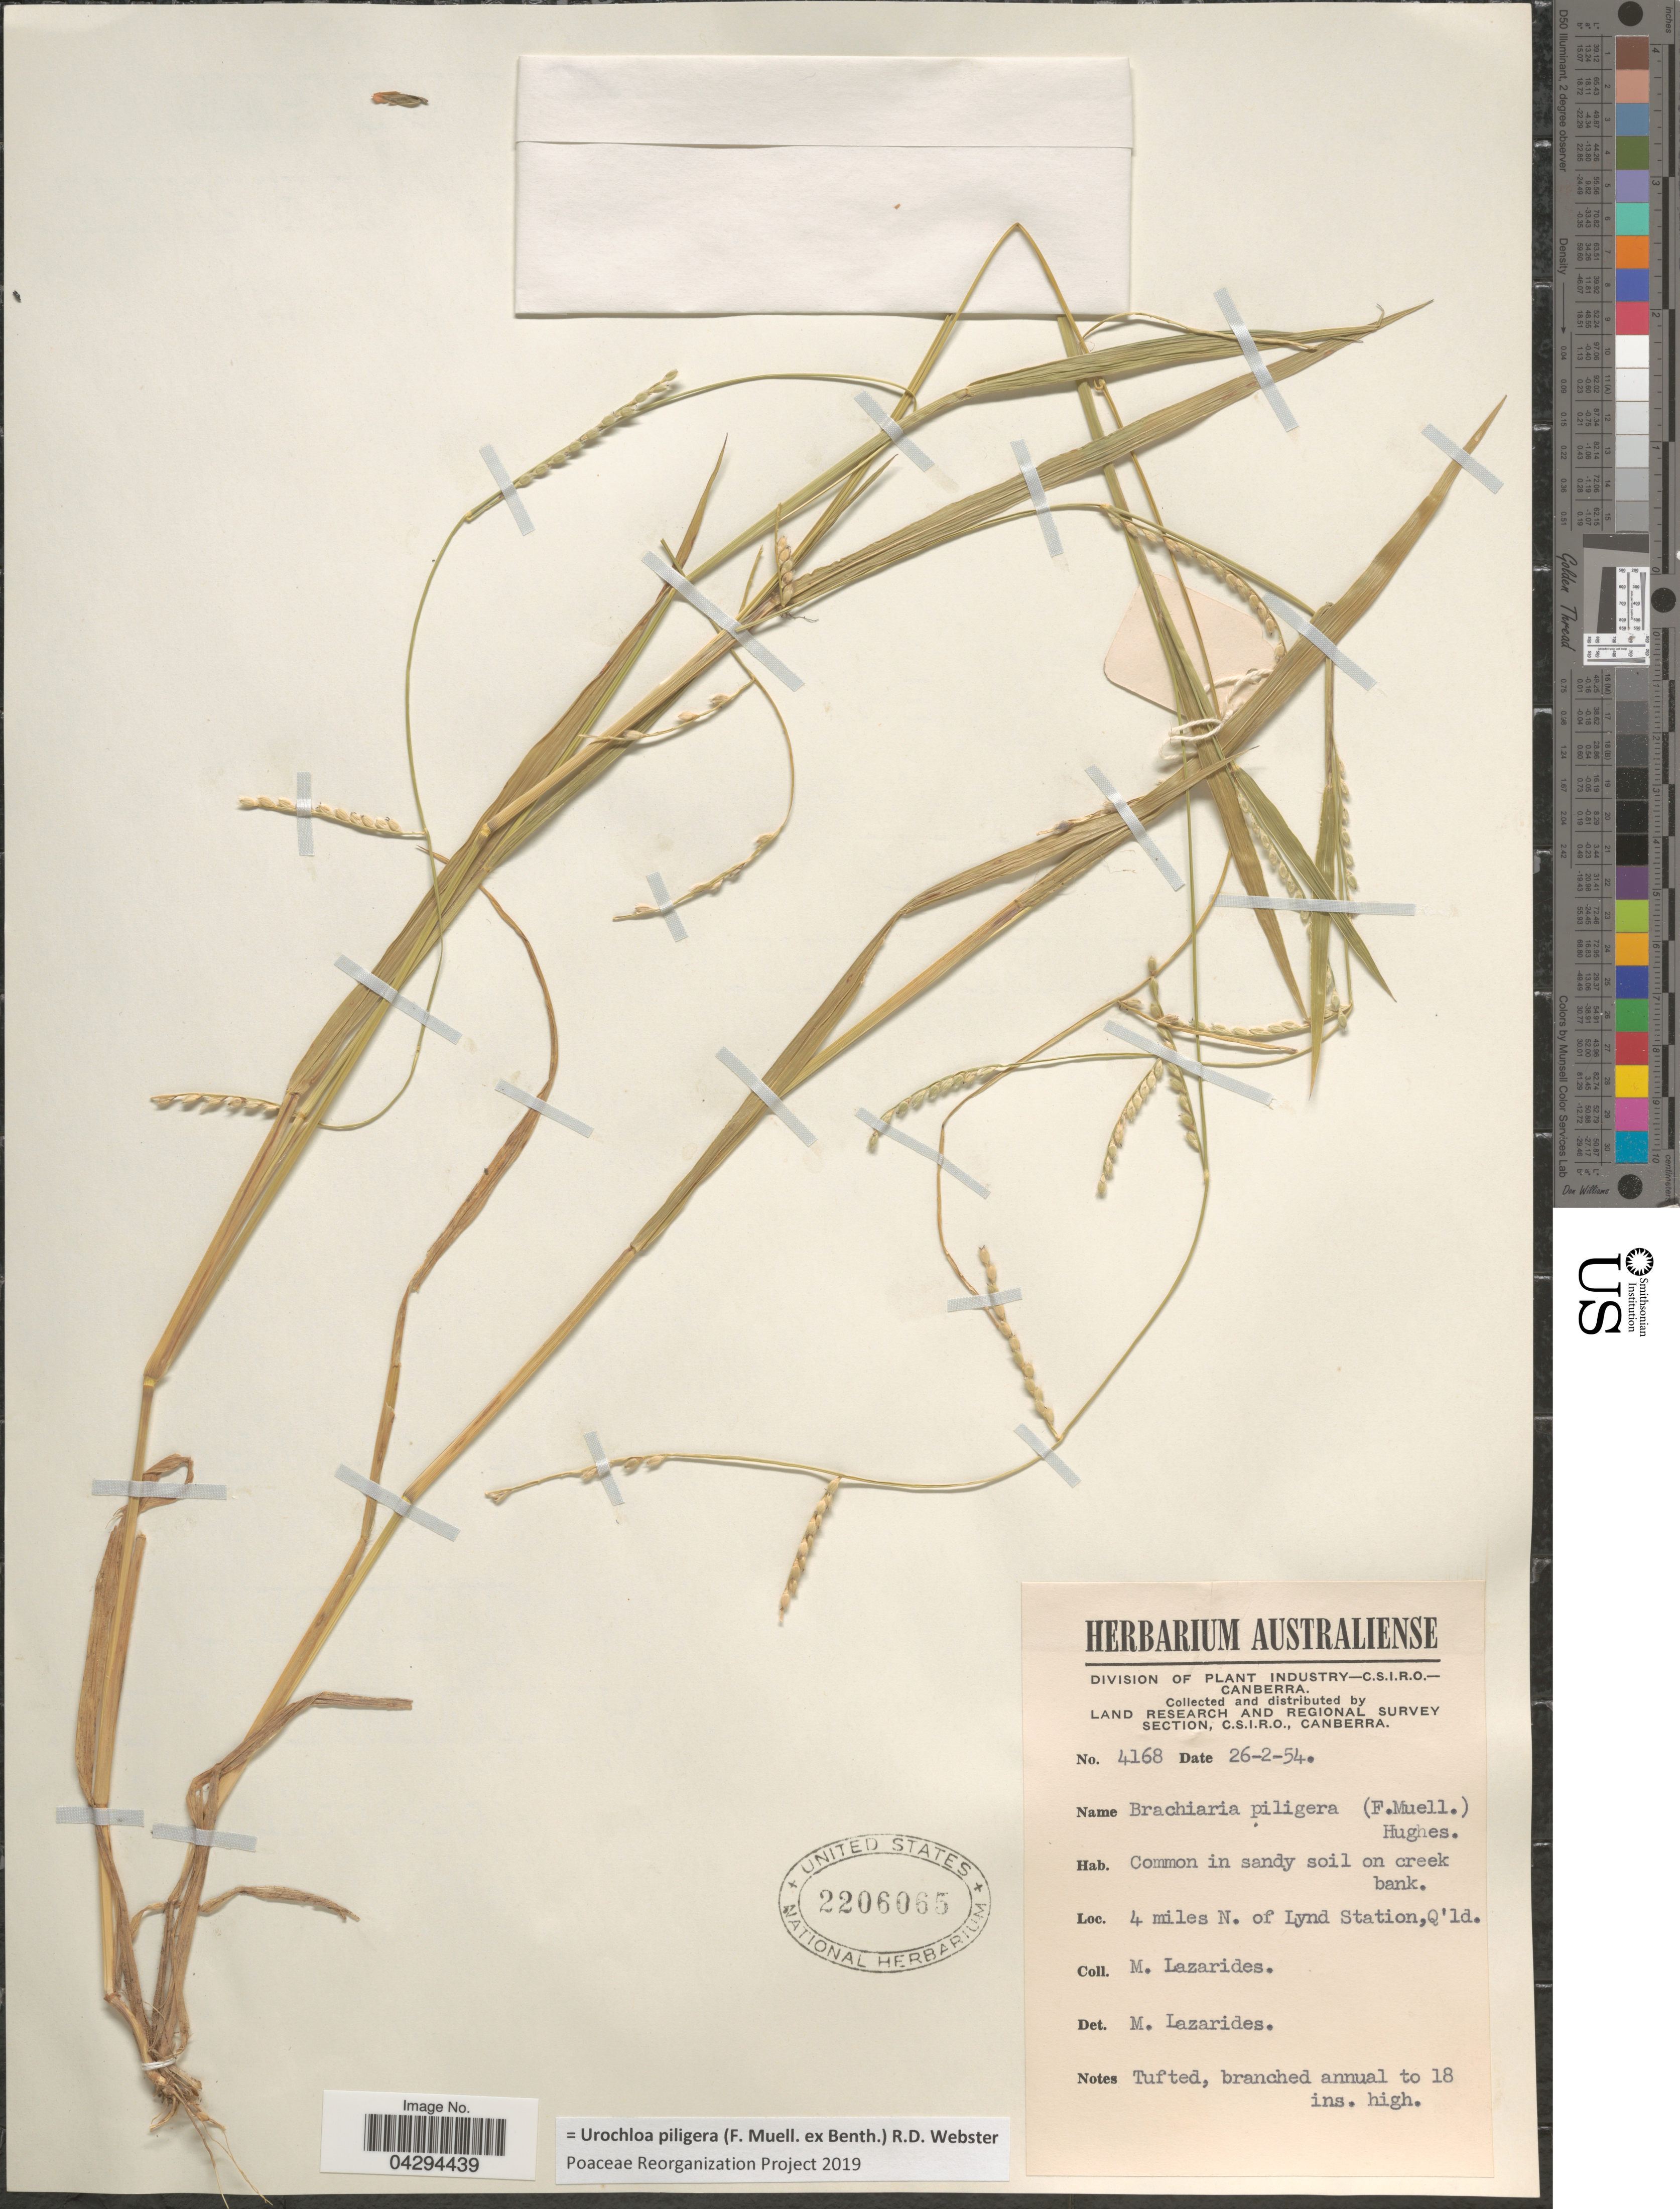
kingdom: Plantae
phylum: Tracheophyta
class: Liliopsida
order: Poales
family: Poaceae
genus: Urochloa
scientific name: Urochloa piligera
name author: (F. Muell. ex Benth.) R.D. Webster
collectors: M. Lazarides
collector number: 4168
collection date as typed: Transcribed d/m/y: 26/2/54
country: Australia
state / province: Queensland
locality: Land Research and Regional Survey Section. 4 miles N. of Lynd Station.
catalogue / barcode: US 2206065